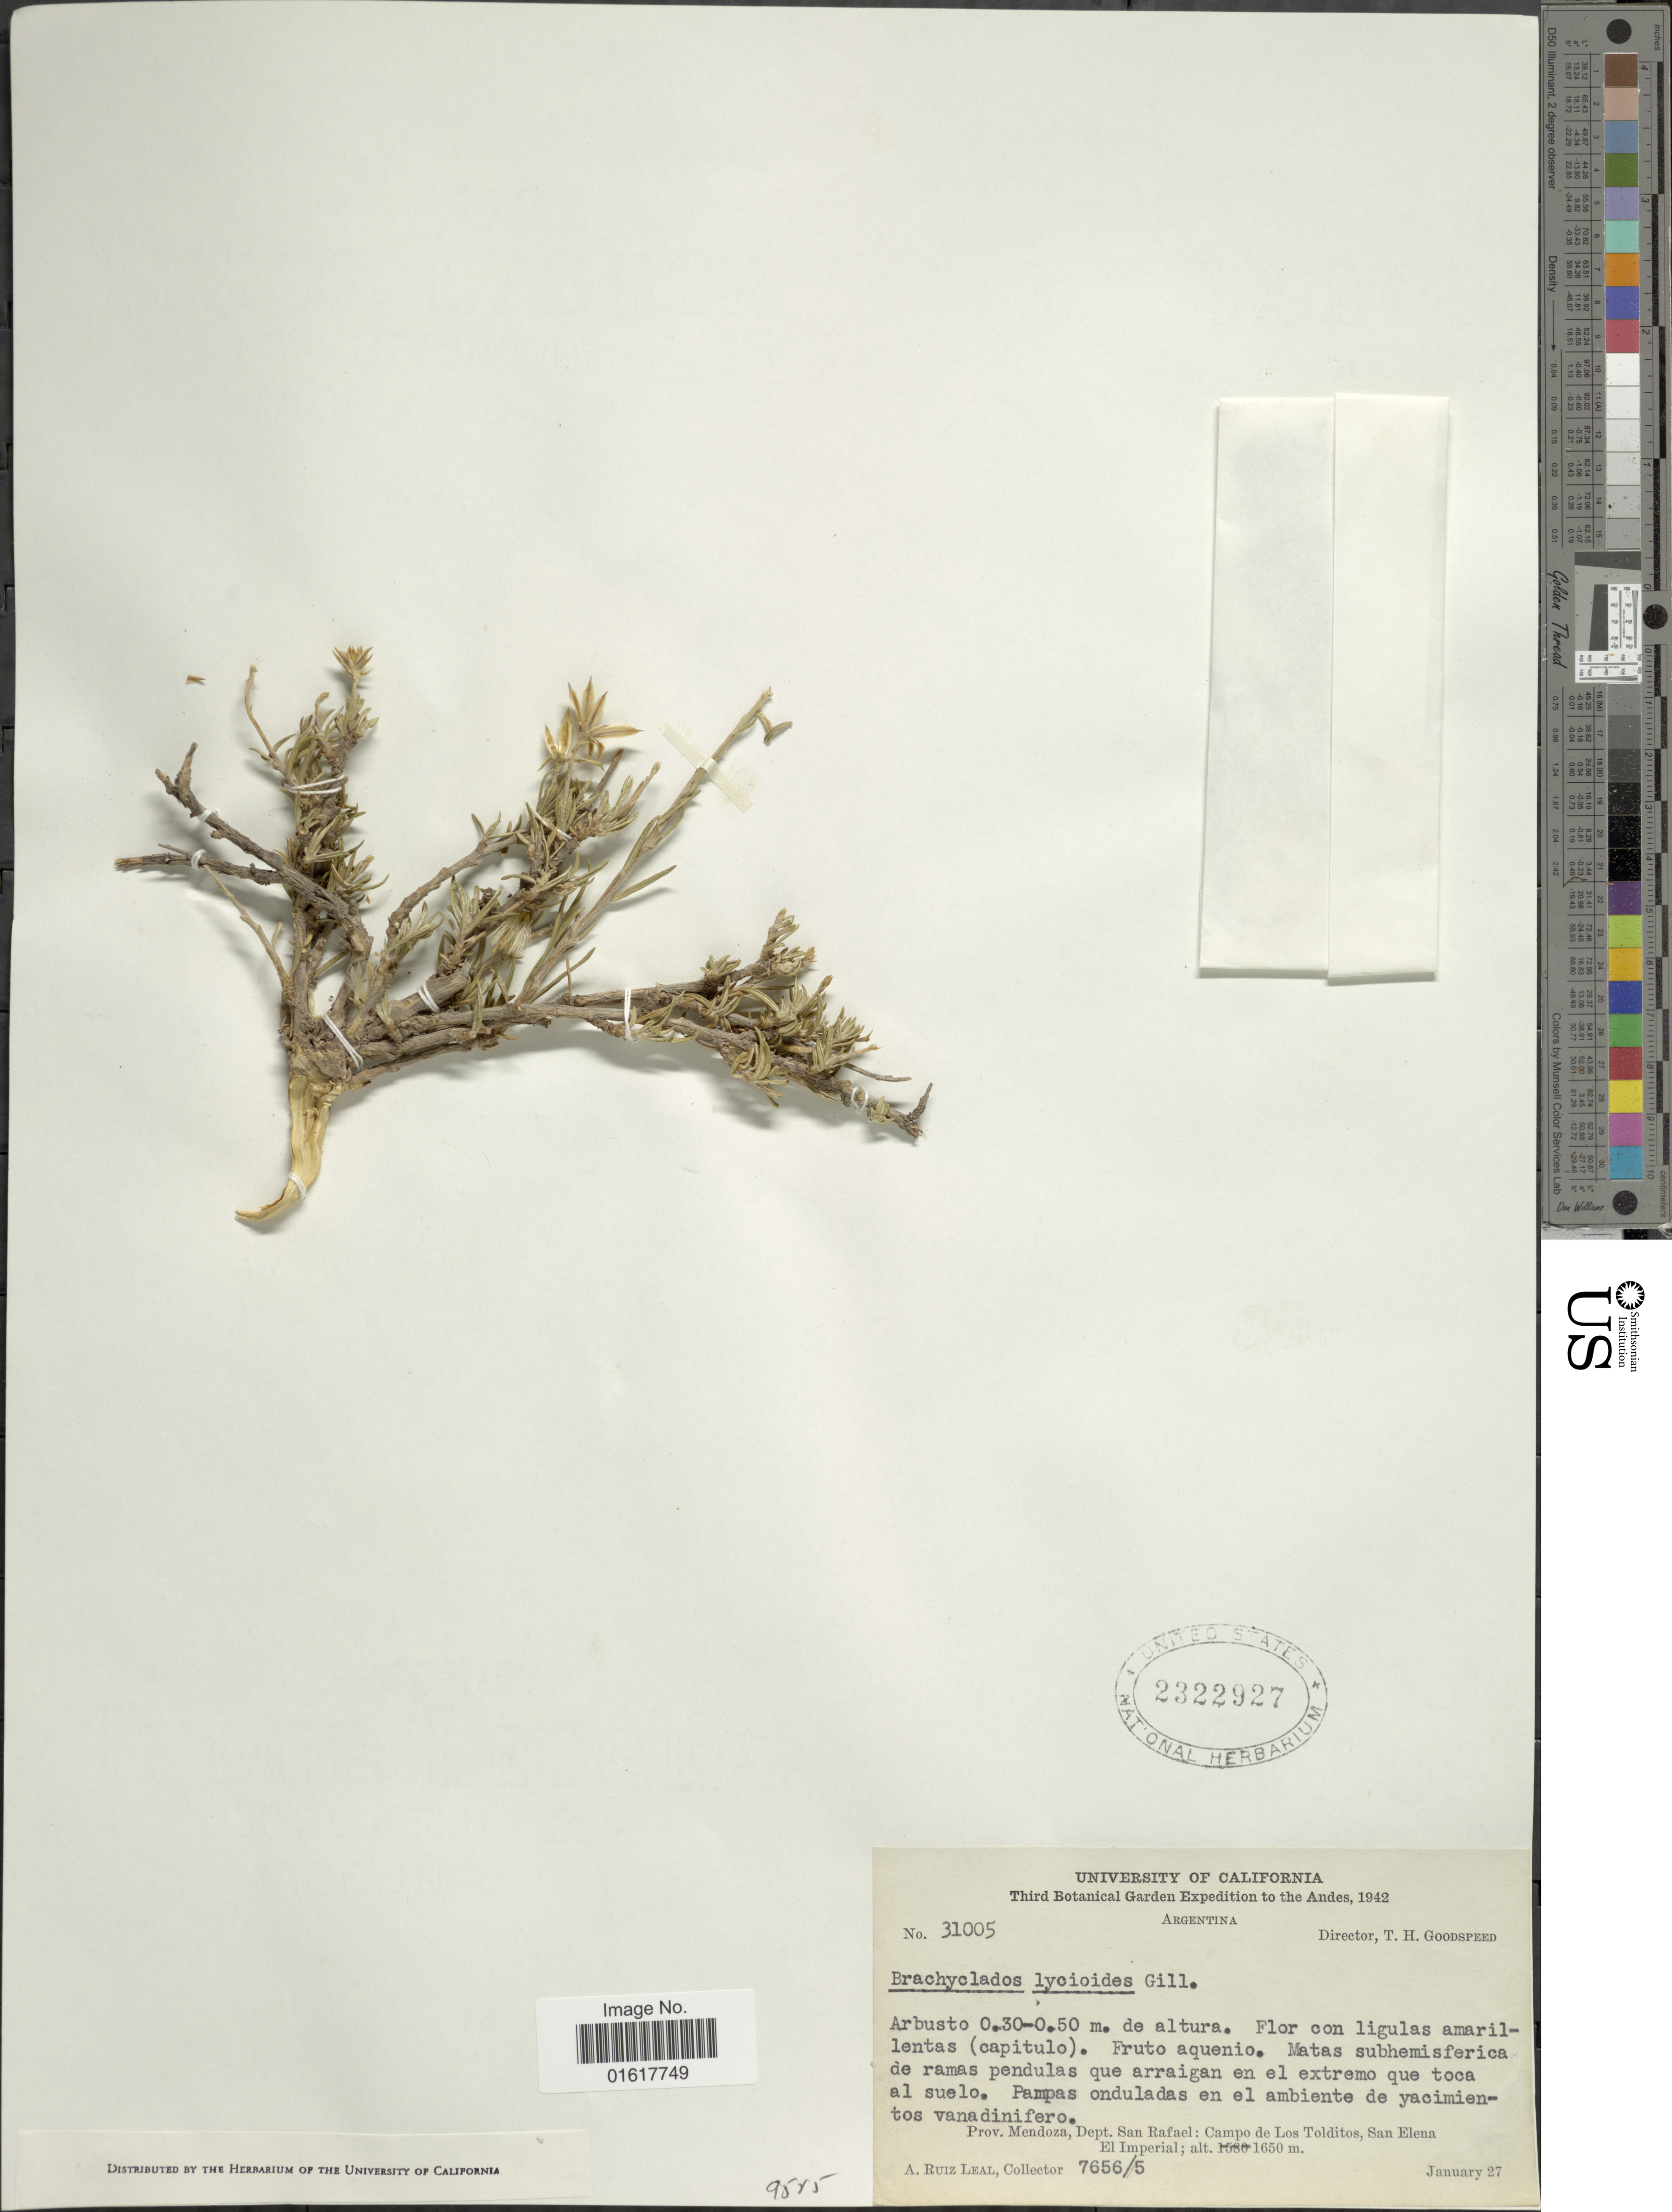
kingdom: Plantae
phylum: Tracheophyta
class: Magnoliopsida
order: Asterales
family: Asteraceae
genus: Brachyclados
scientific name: Brachyclados lycioides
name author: D. Don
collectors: A. R. Leal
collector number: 7656/5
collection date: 1942-01-27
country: Argentina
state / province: Mendoza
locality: Andes. Dept. San Rafael: Campo de Los Tolditos, San Elena. El Imperial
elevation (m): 1650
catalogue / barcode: US 2322927